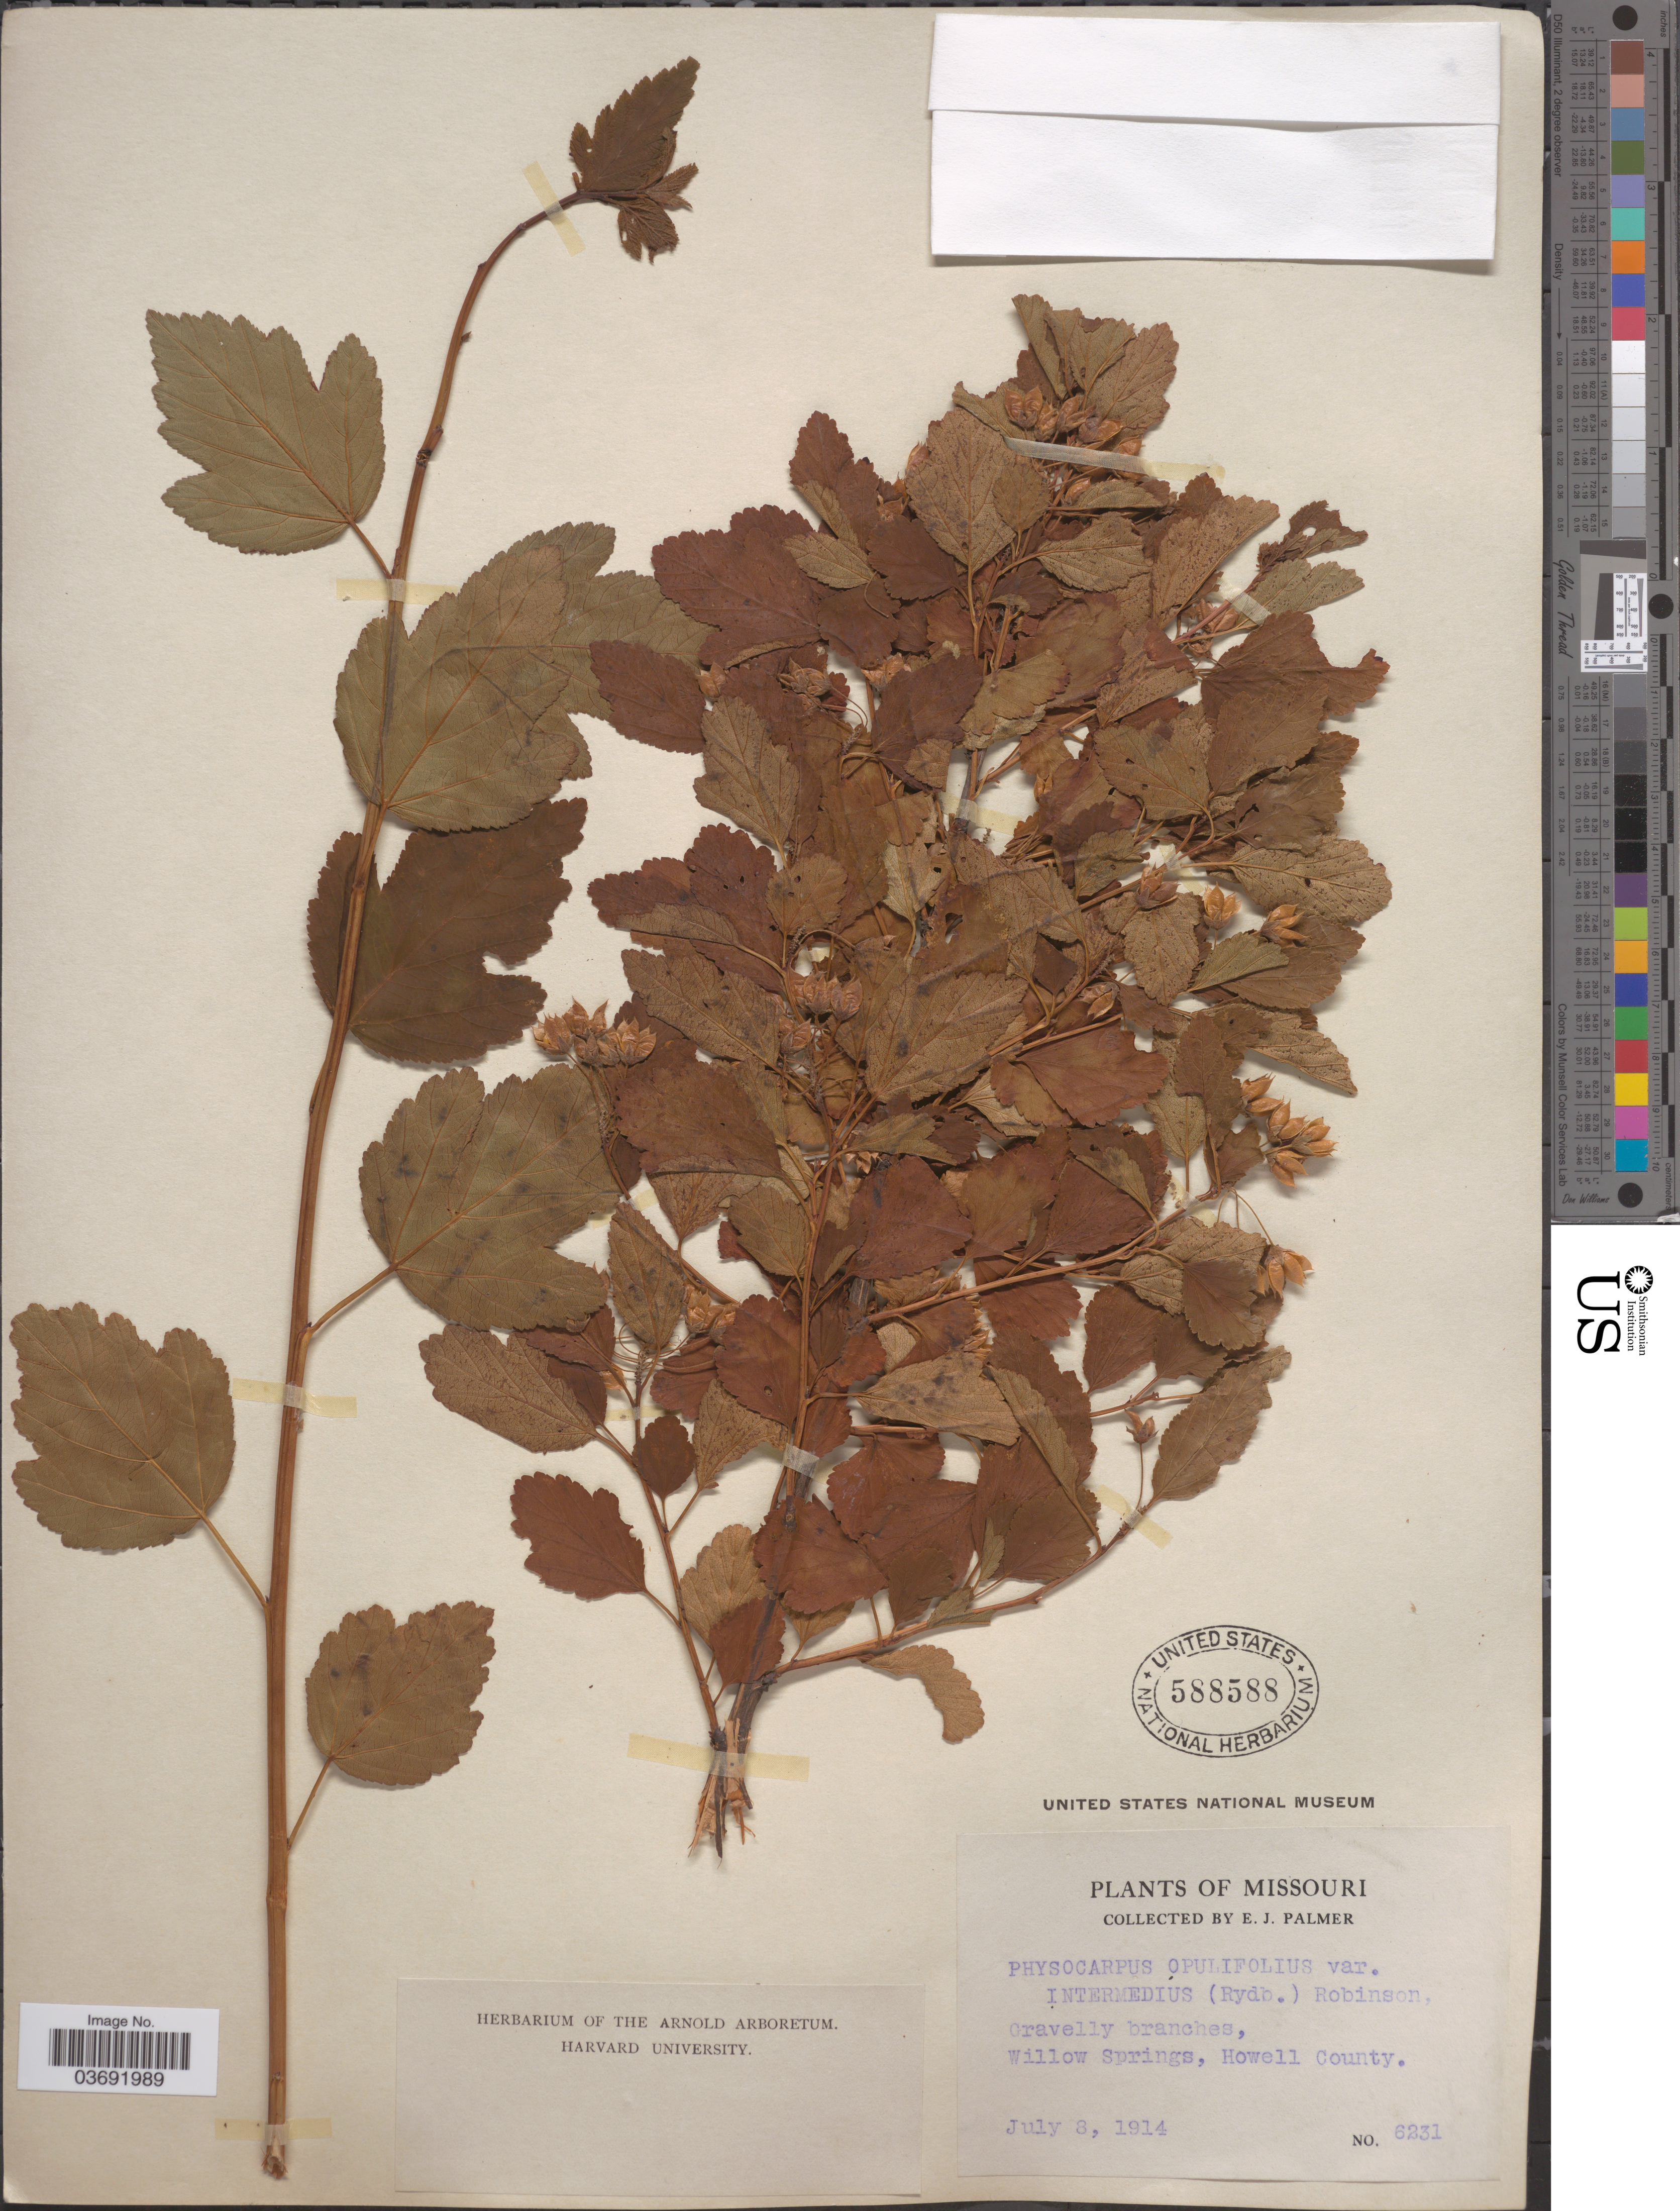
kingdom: Plantae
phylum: Tracheophyta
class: Magnoliopsida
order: Rosales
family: Rosaceae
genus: Physocarpus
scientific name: Physocarpus intermedius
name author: (Rydb.) C.K. Schneid.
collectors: E. J. Palmer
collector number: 6231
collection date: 1914-07-08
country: United States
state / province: Missouri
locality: Cravelly branches, Willow Springs, Howell County.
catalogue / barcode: US 588588